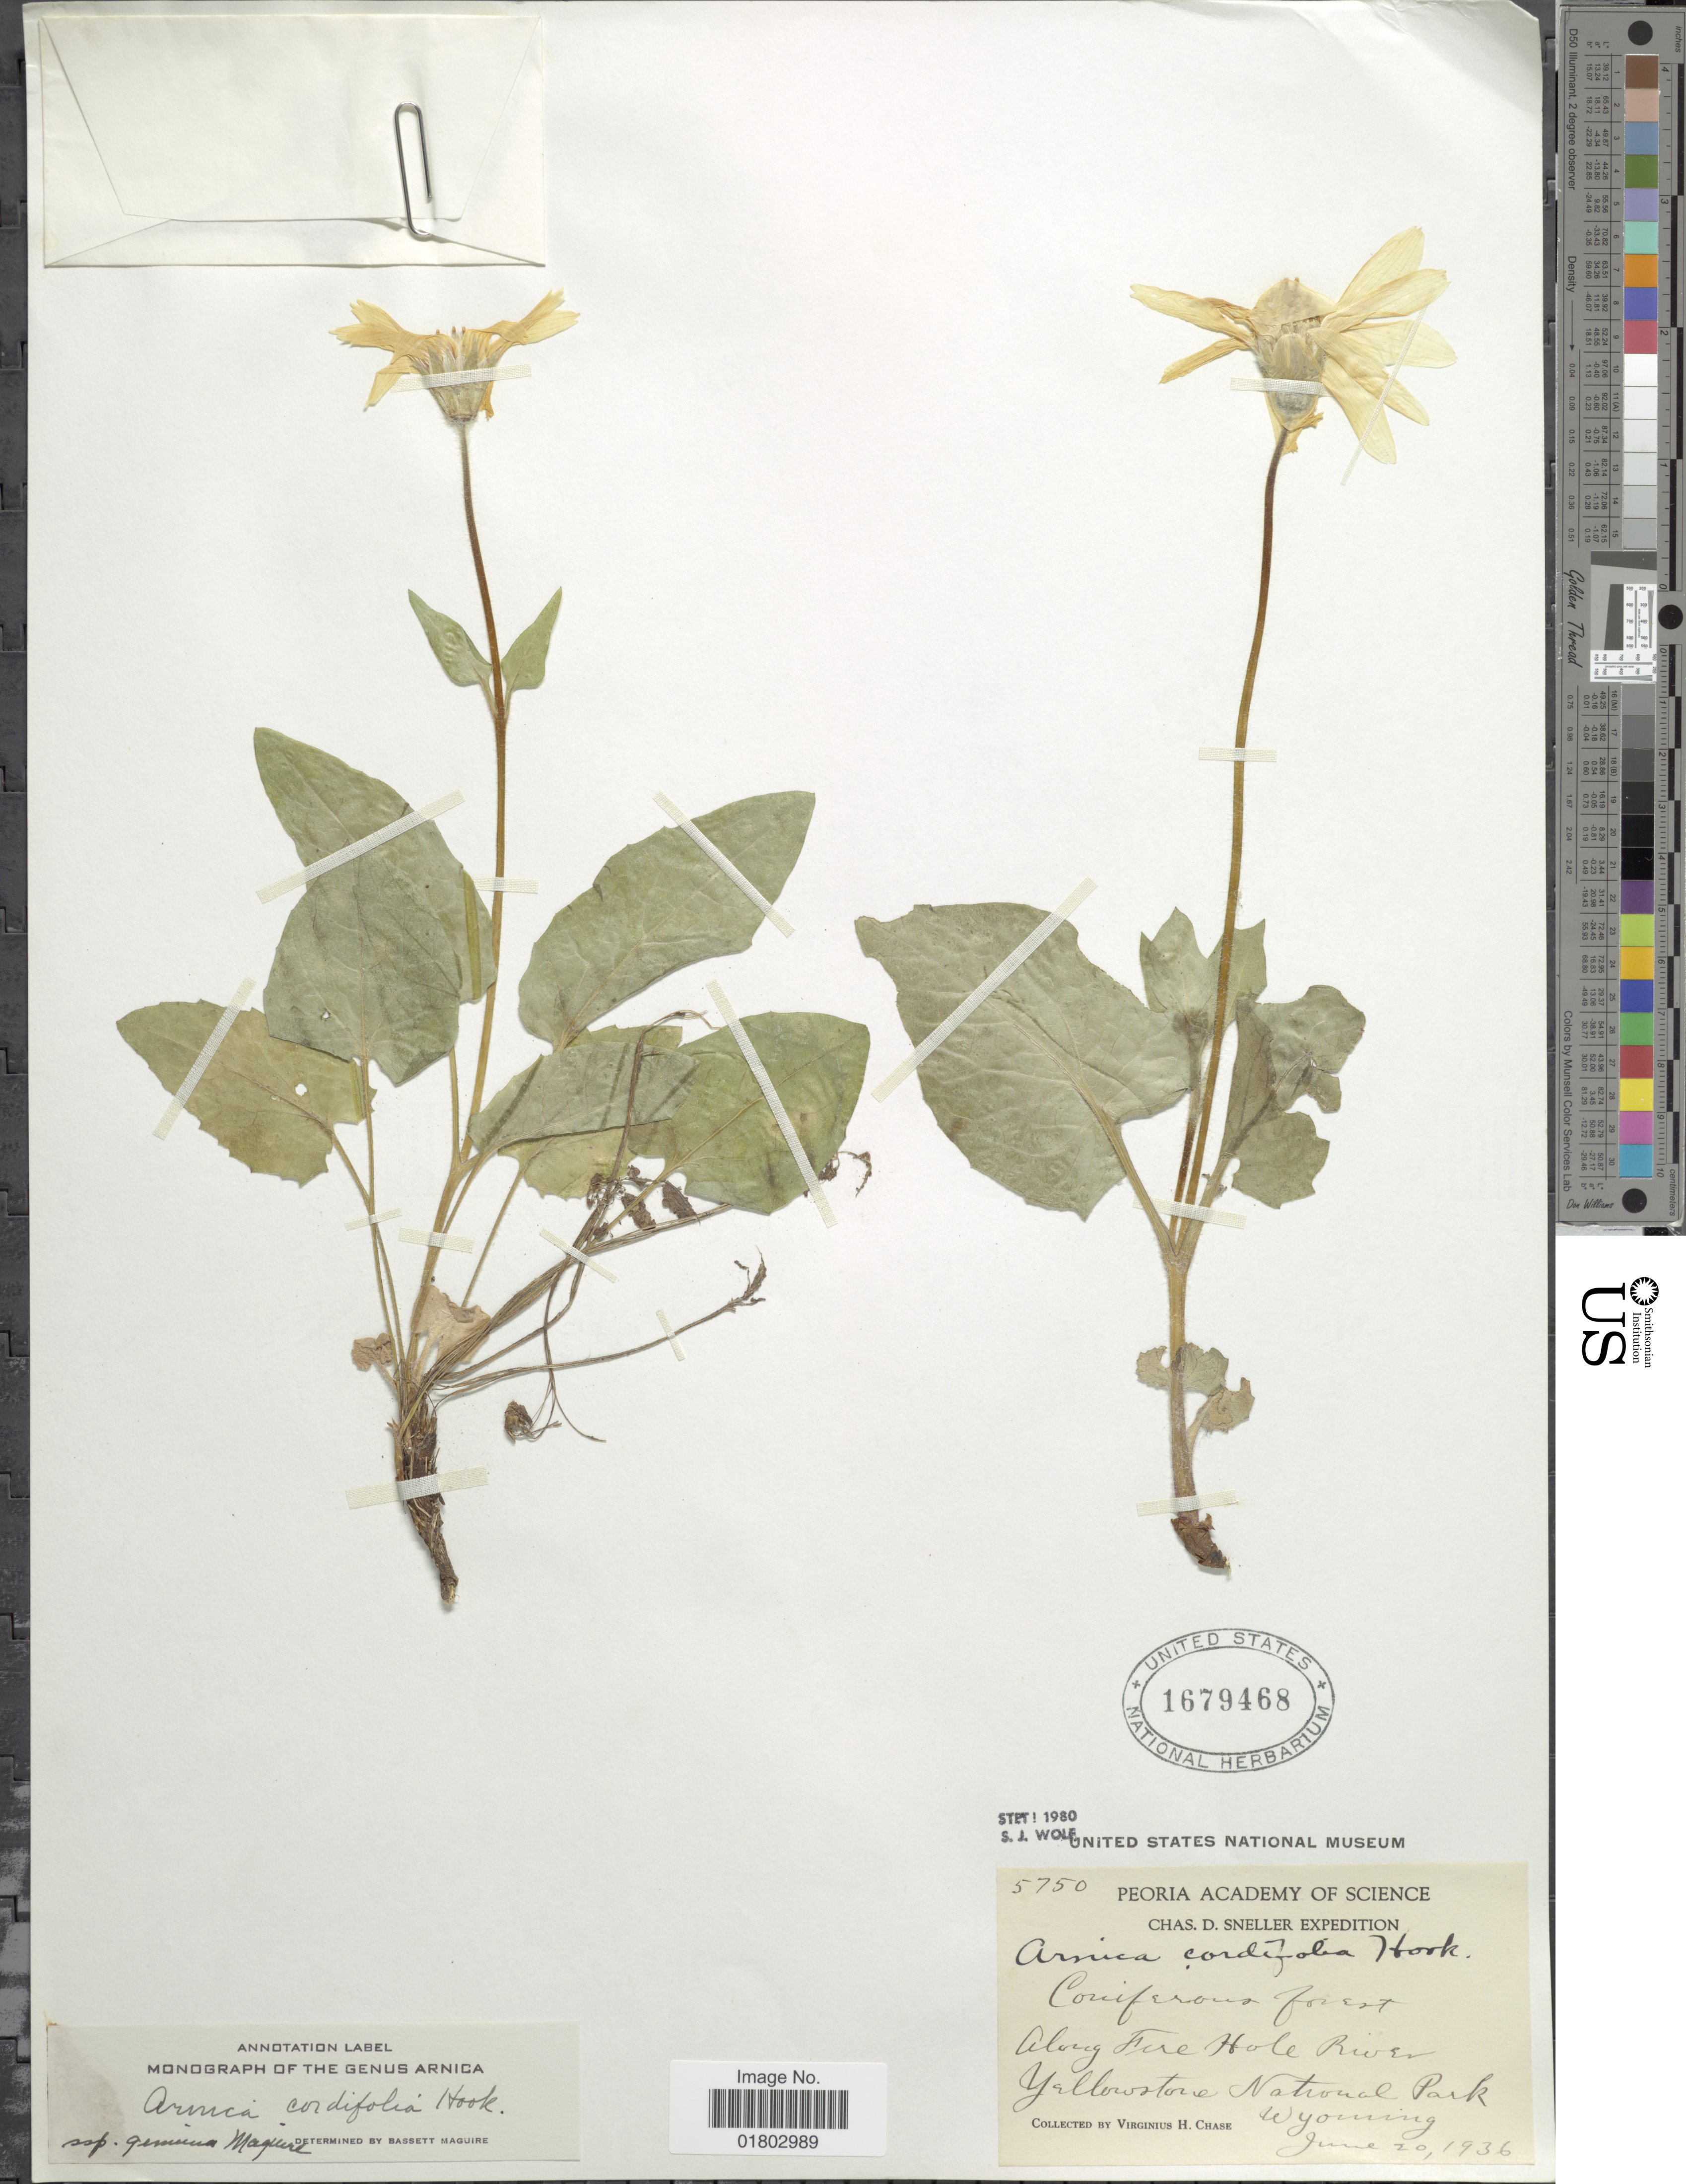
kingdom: Plantae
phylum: Tracheophyta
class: Magnoliopsida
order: Asterales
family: Asteraceae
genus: Arnica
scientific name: Arnica cordifolia subsp. genuina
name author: Maguire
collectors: V. H. Chase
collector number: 5750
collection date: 1936-06-20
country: United States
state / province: Wyoming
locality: Along Fire Hole River, Yellowstone National Park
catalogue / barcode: US 1679468